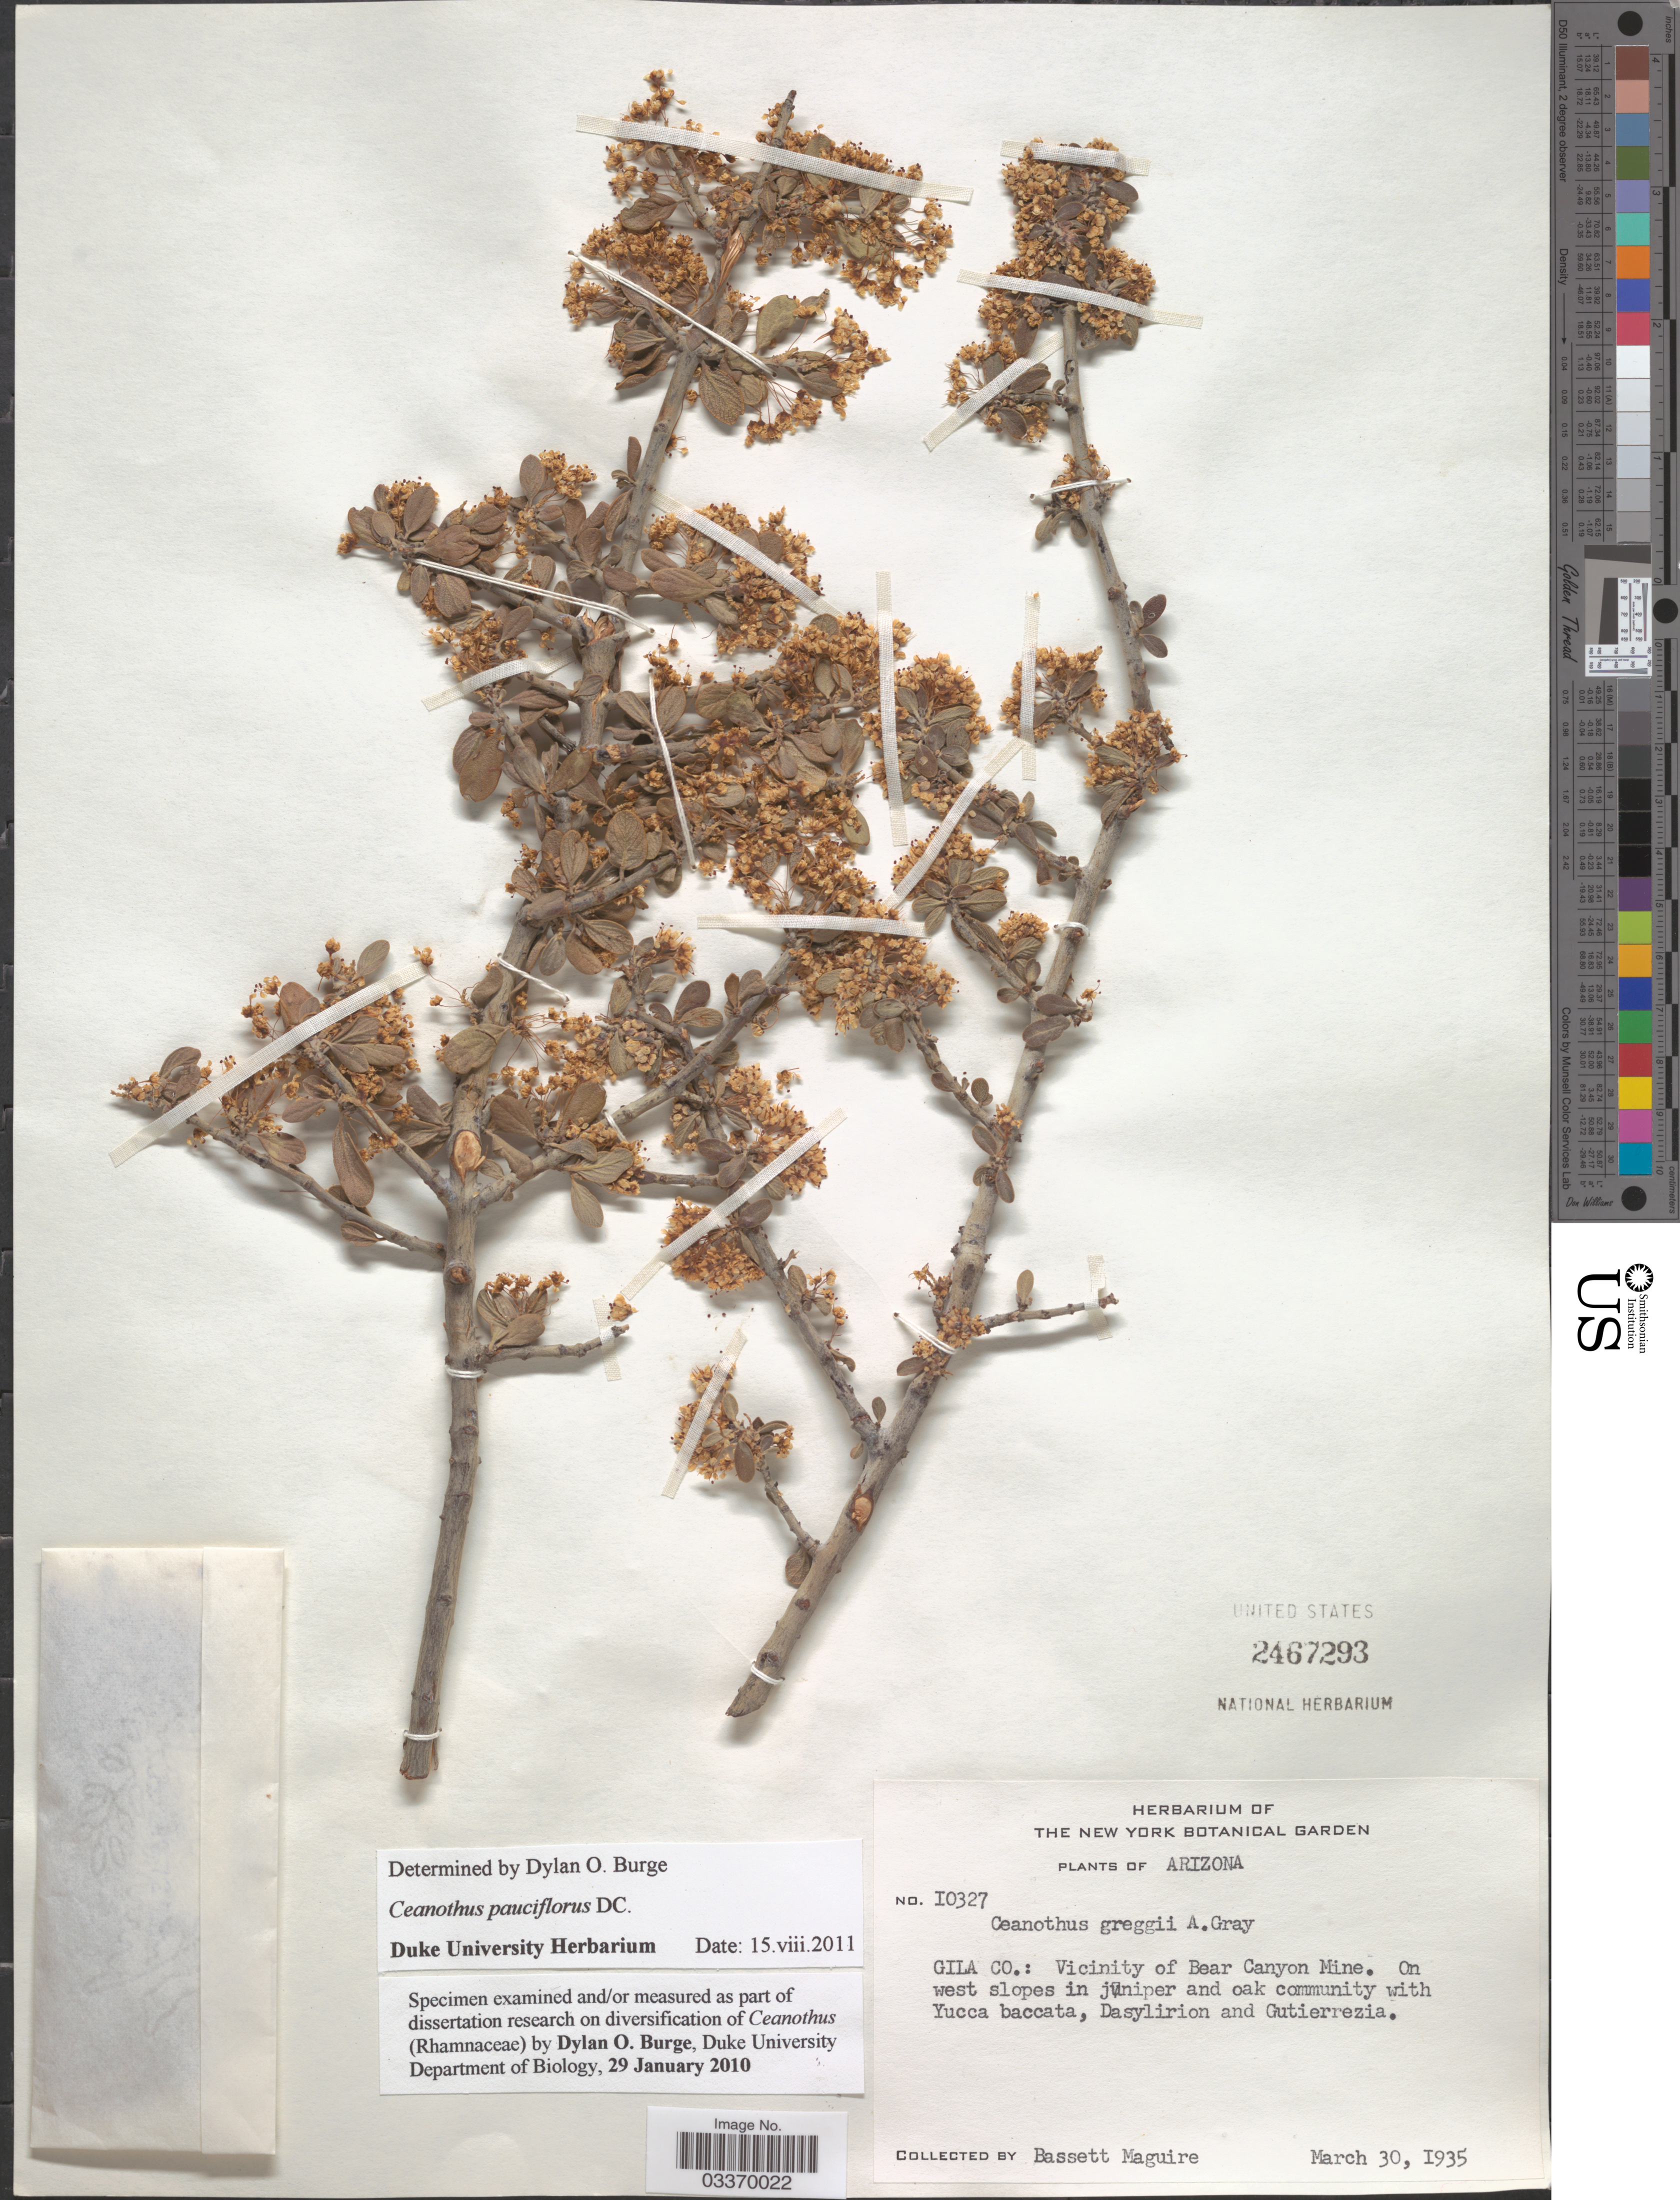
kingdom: Plantae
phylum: Tracheophyta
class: Magnoliopsida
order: Rosales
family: Rhamnaceae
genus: Ceanothus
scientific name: Ceanothus pauciflorus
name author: DC.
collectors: B. Maguire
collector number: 10327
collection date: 1935-03-30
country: United States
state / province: Arizona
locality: Gila Co.: Vicinity of Bear Canyon Mine. On west slopes in juniper and oak community.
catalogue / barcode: US 2467293